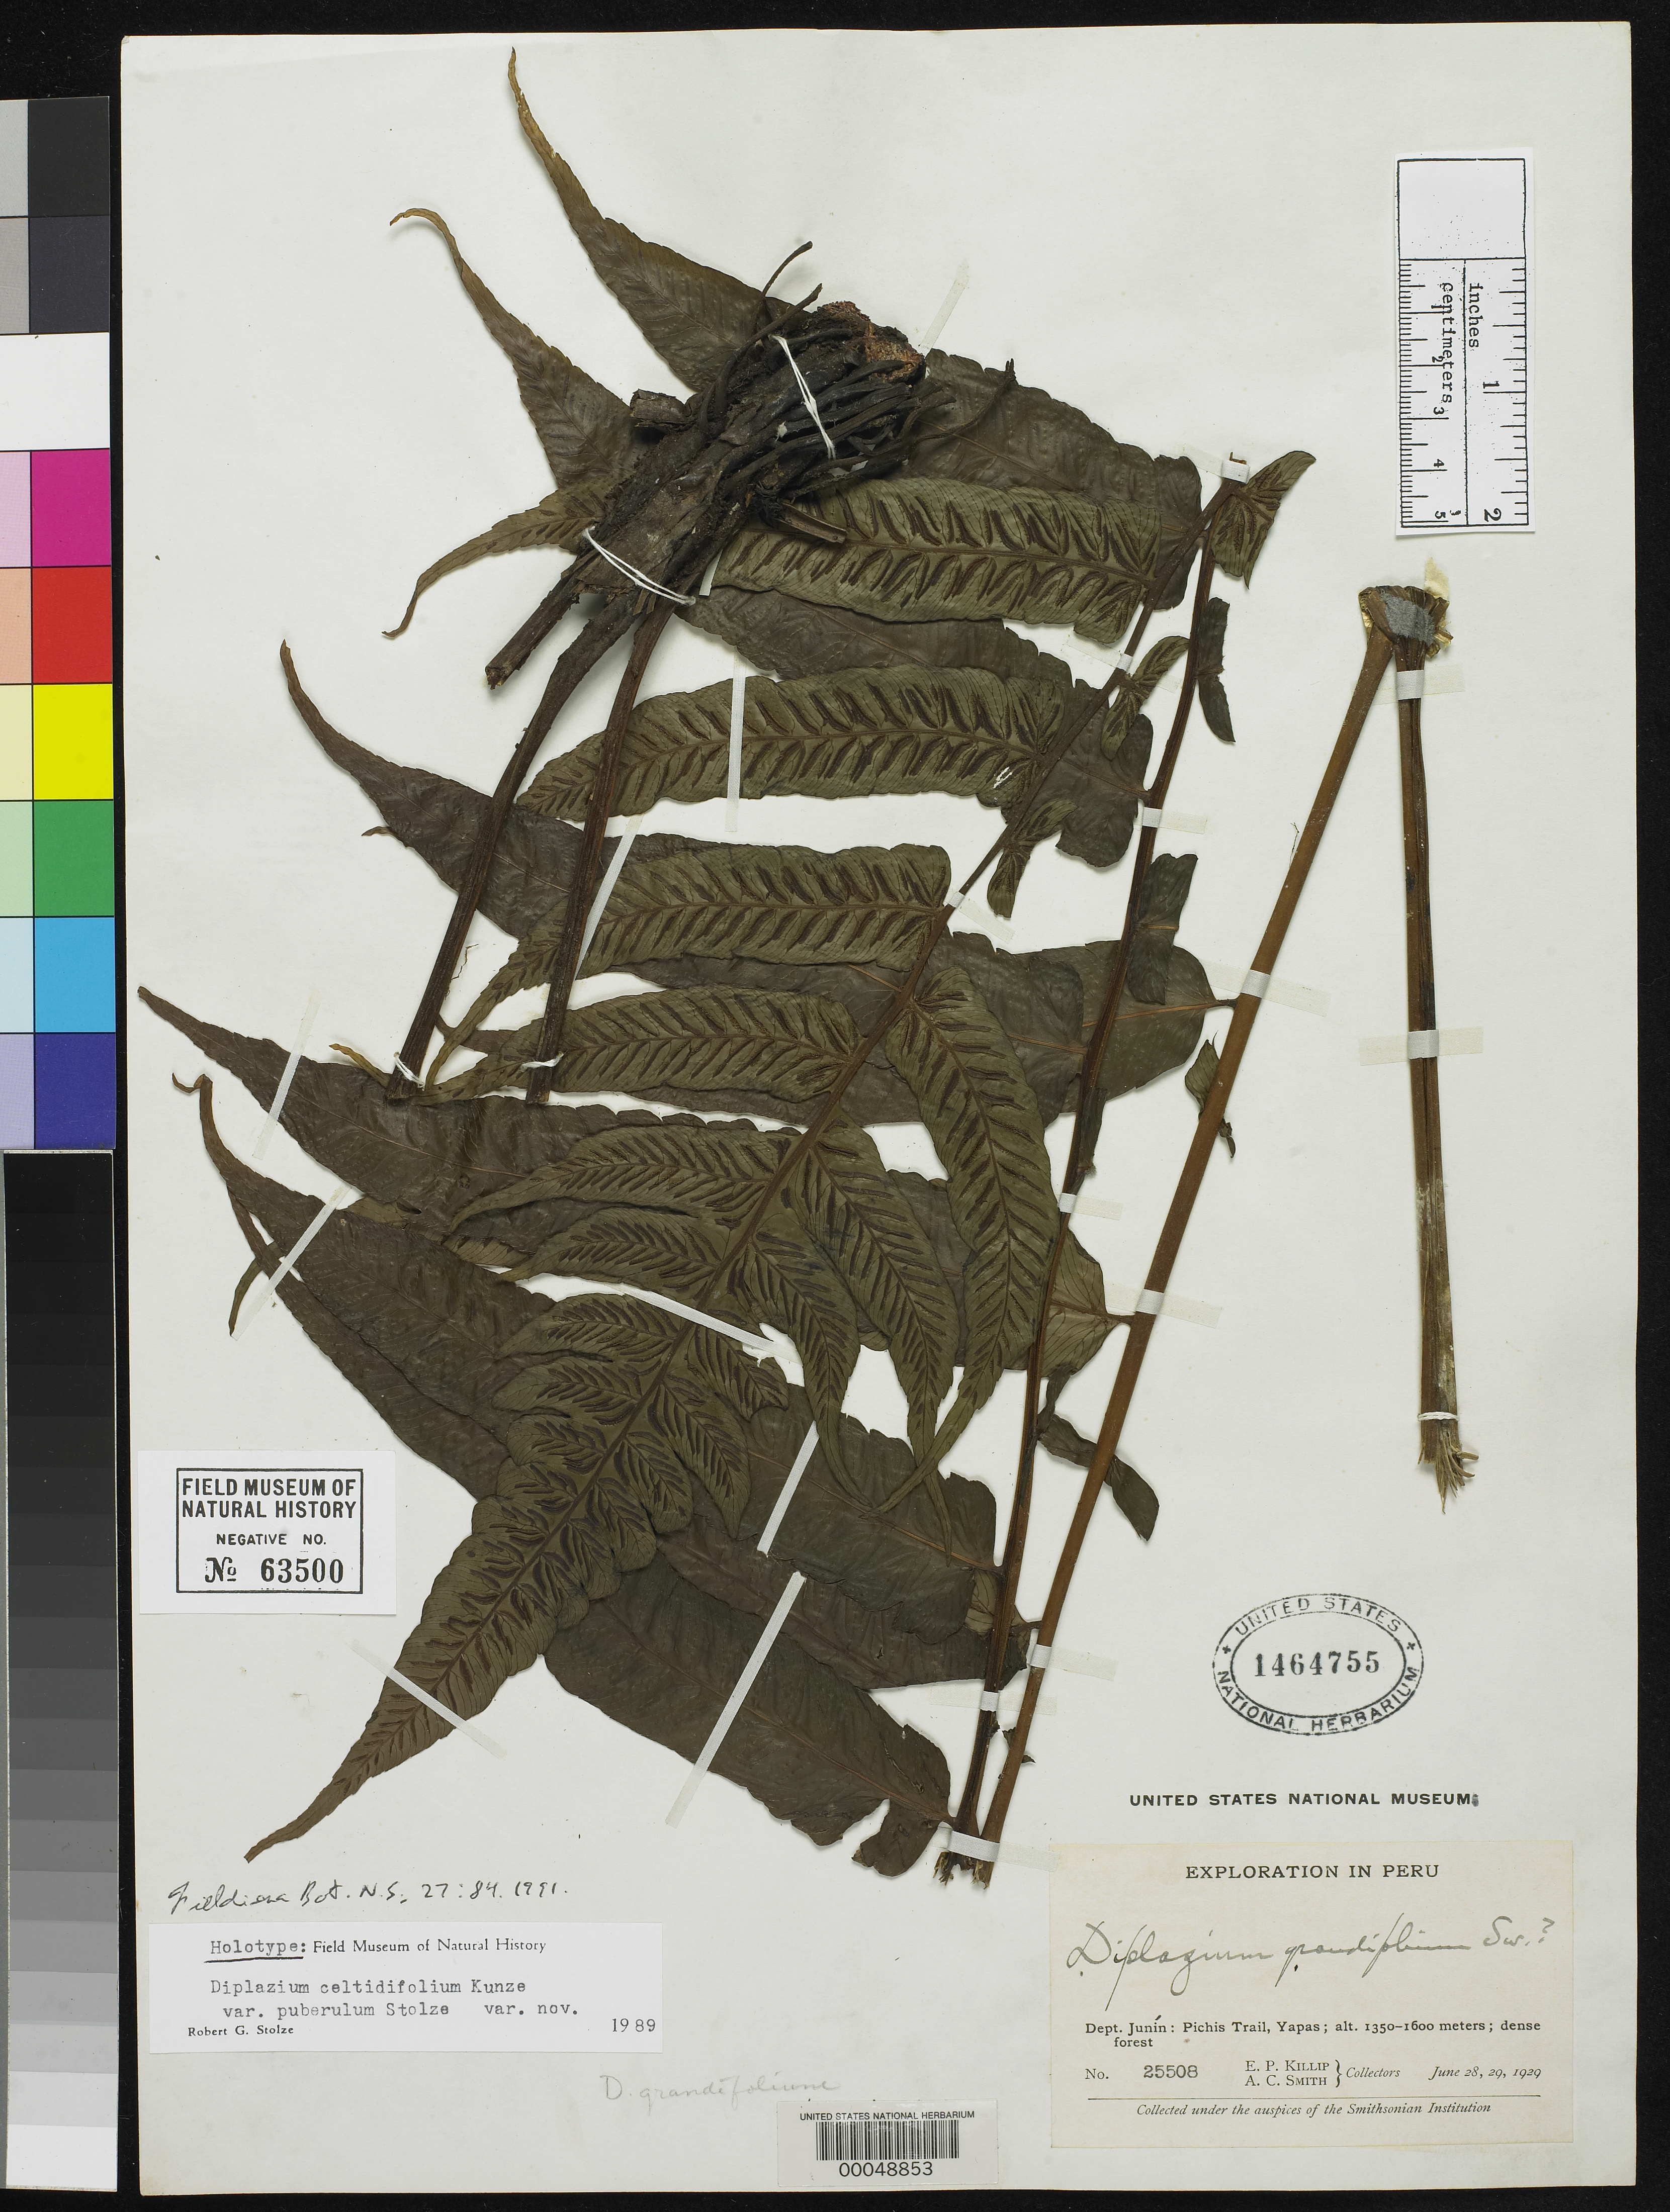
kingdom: Plantae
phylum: Tracheophyta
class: Polypodiopsida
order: Polypodiales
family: Athyriaceae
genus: Diplazium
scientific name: Diplazium celtidifolium var. puberulum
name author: Stolze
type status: Holotype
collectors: E. P. Killip & A. C. Smith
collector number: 25508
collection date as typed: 28 Jun 1929 and 29 Jun 1929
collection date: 1929-06-28,1929-06-29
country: Peru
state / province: Junín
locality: Pichis Trail, Yapas.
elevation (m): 1350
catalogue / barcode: US 1464755